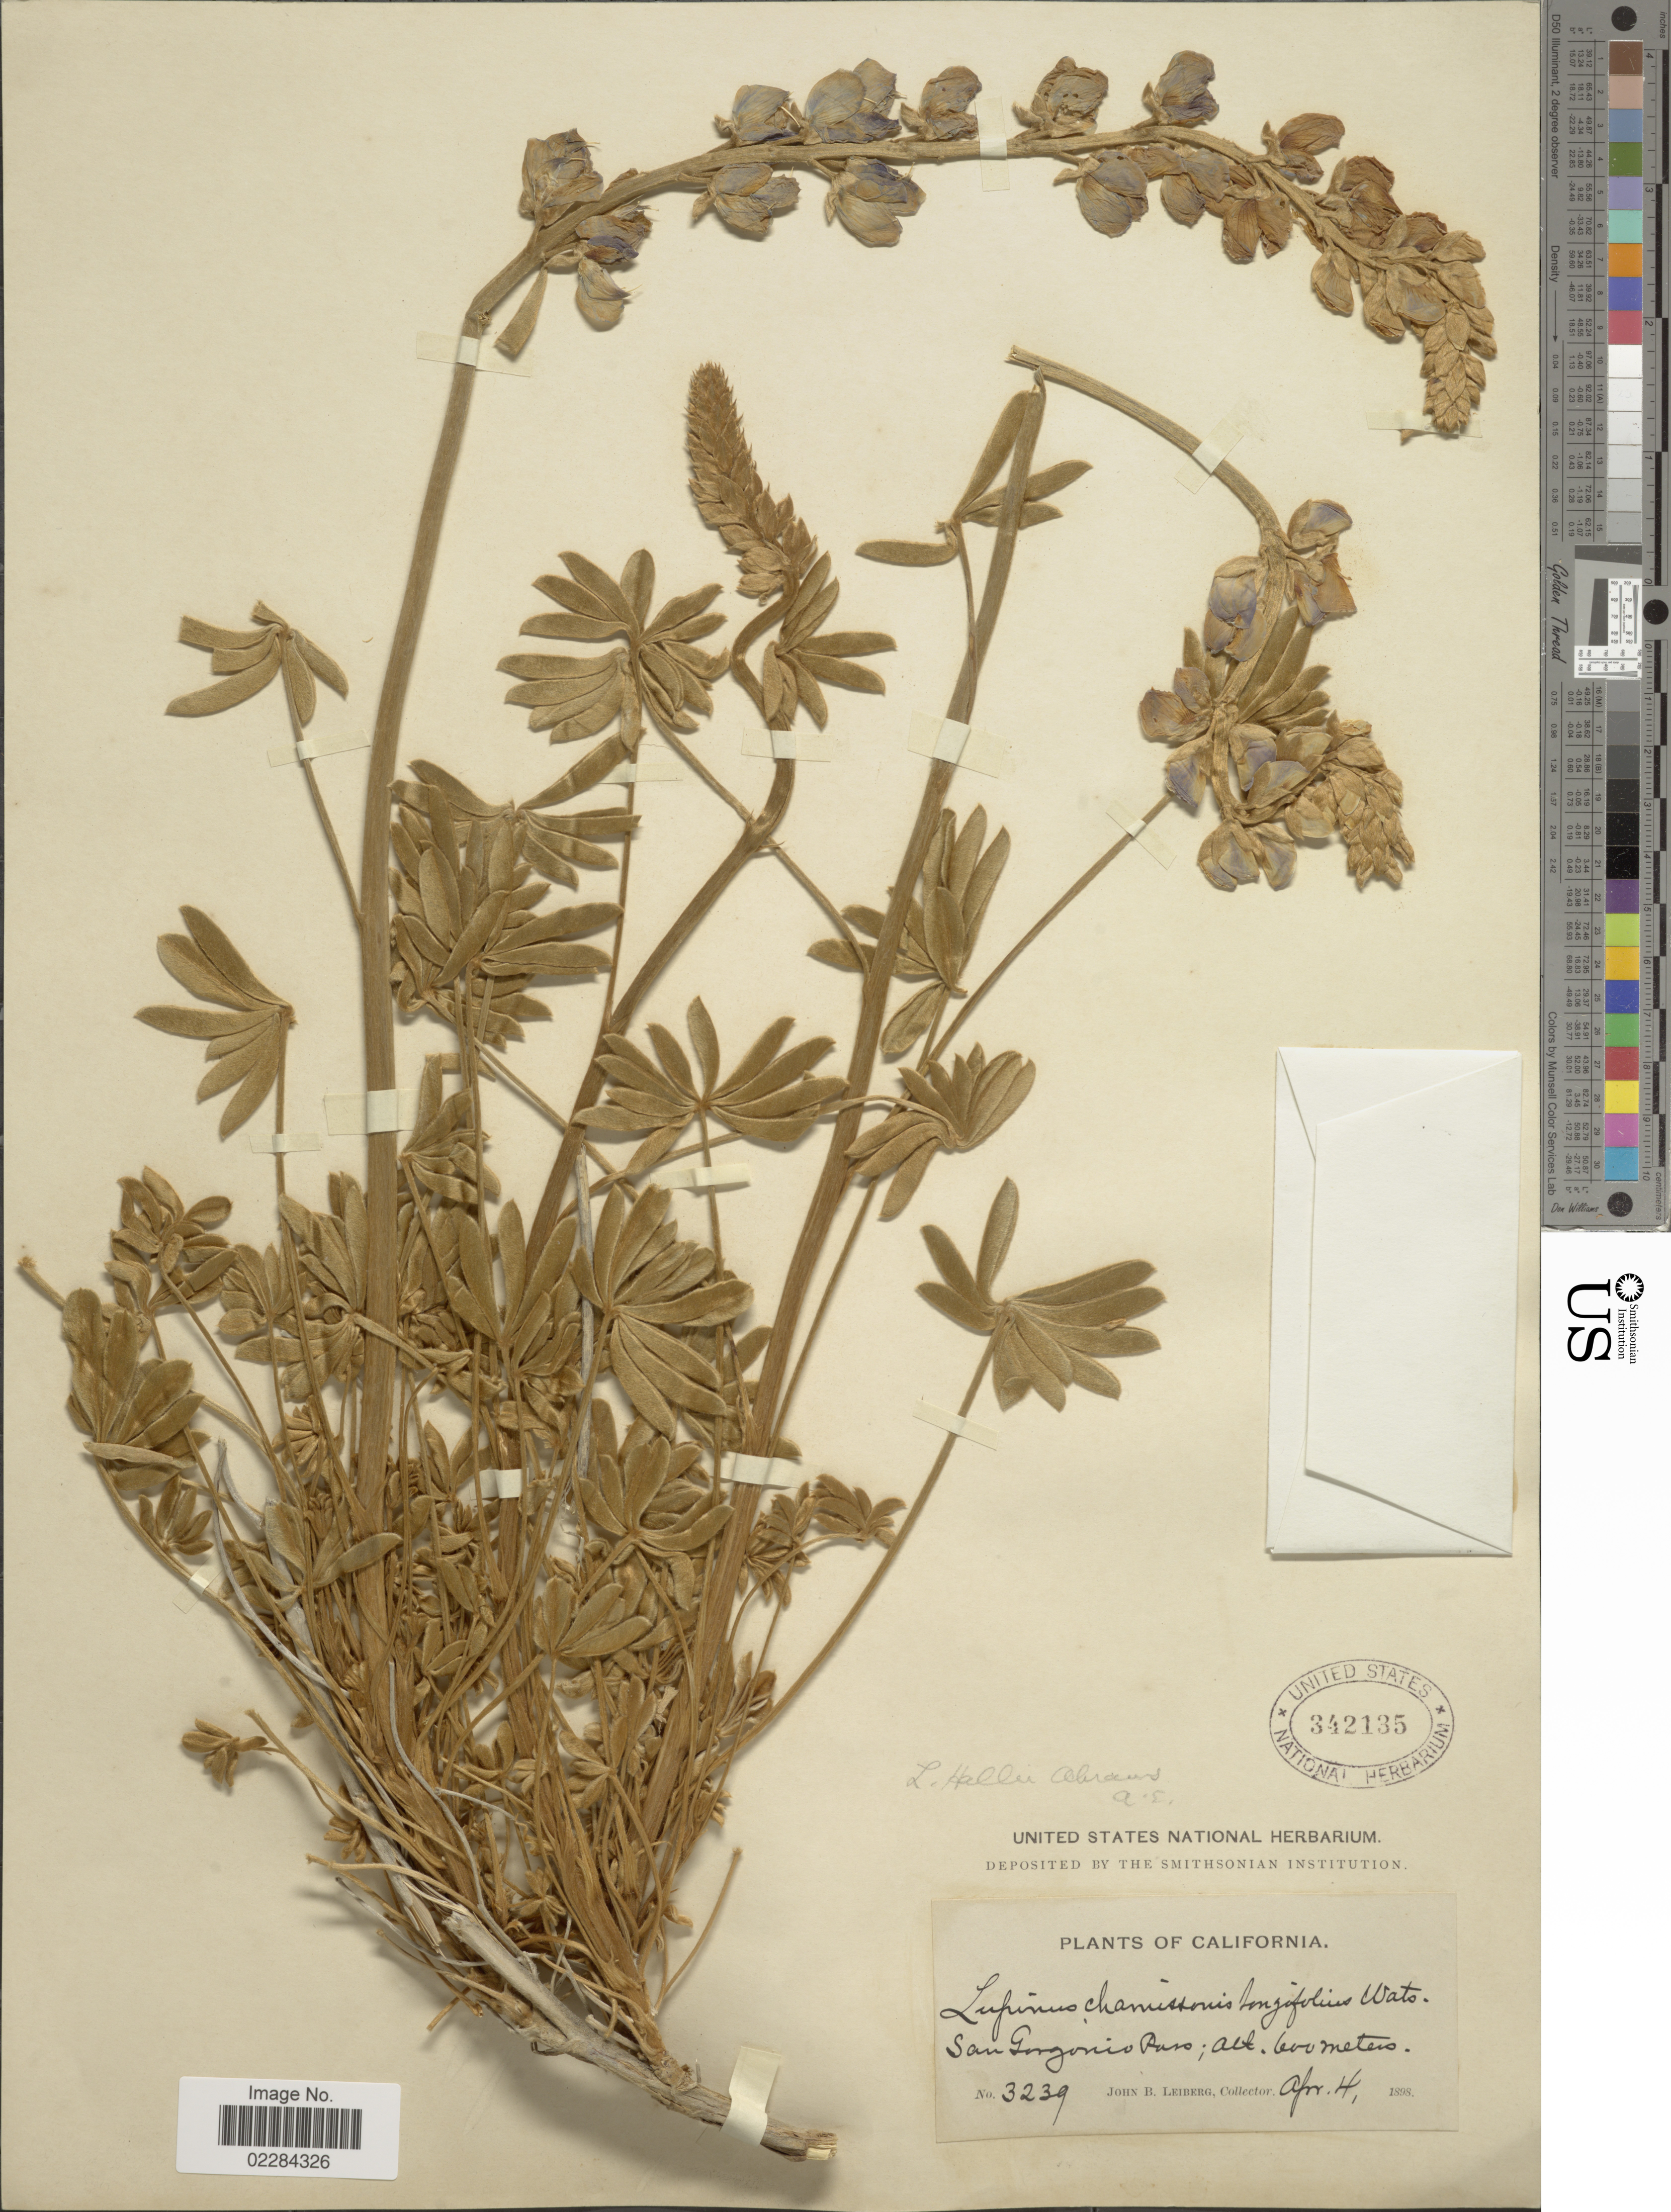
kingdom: Plantae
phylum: Tracheophyta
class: Magnoliopsida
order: Fabales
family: Fabaceae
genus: Lupinus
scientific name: Lupinus excubitus var. hallii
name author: (Abrams) C.P. Sm.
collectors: J. B. Leiberg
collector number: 3239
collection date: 1898-04-04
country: United States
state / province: California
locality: San Gorgonio Pass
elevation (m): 600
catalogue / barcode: US 342135